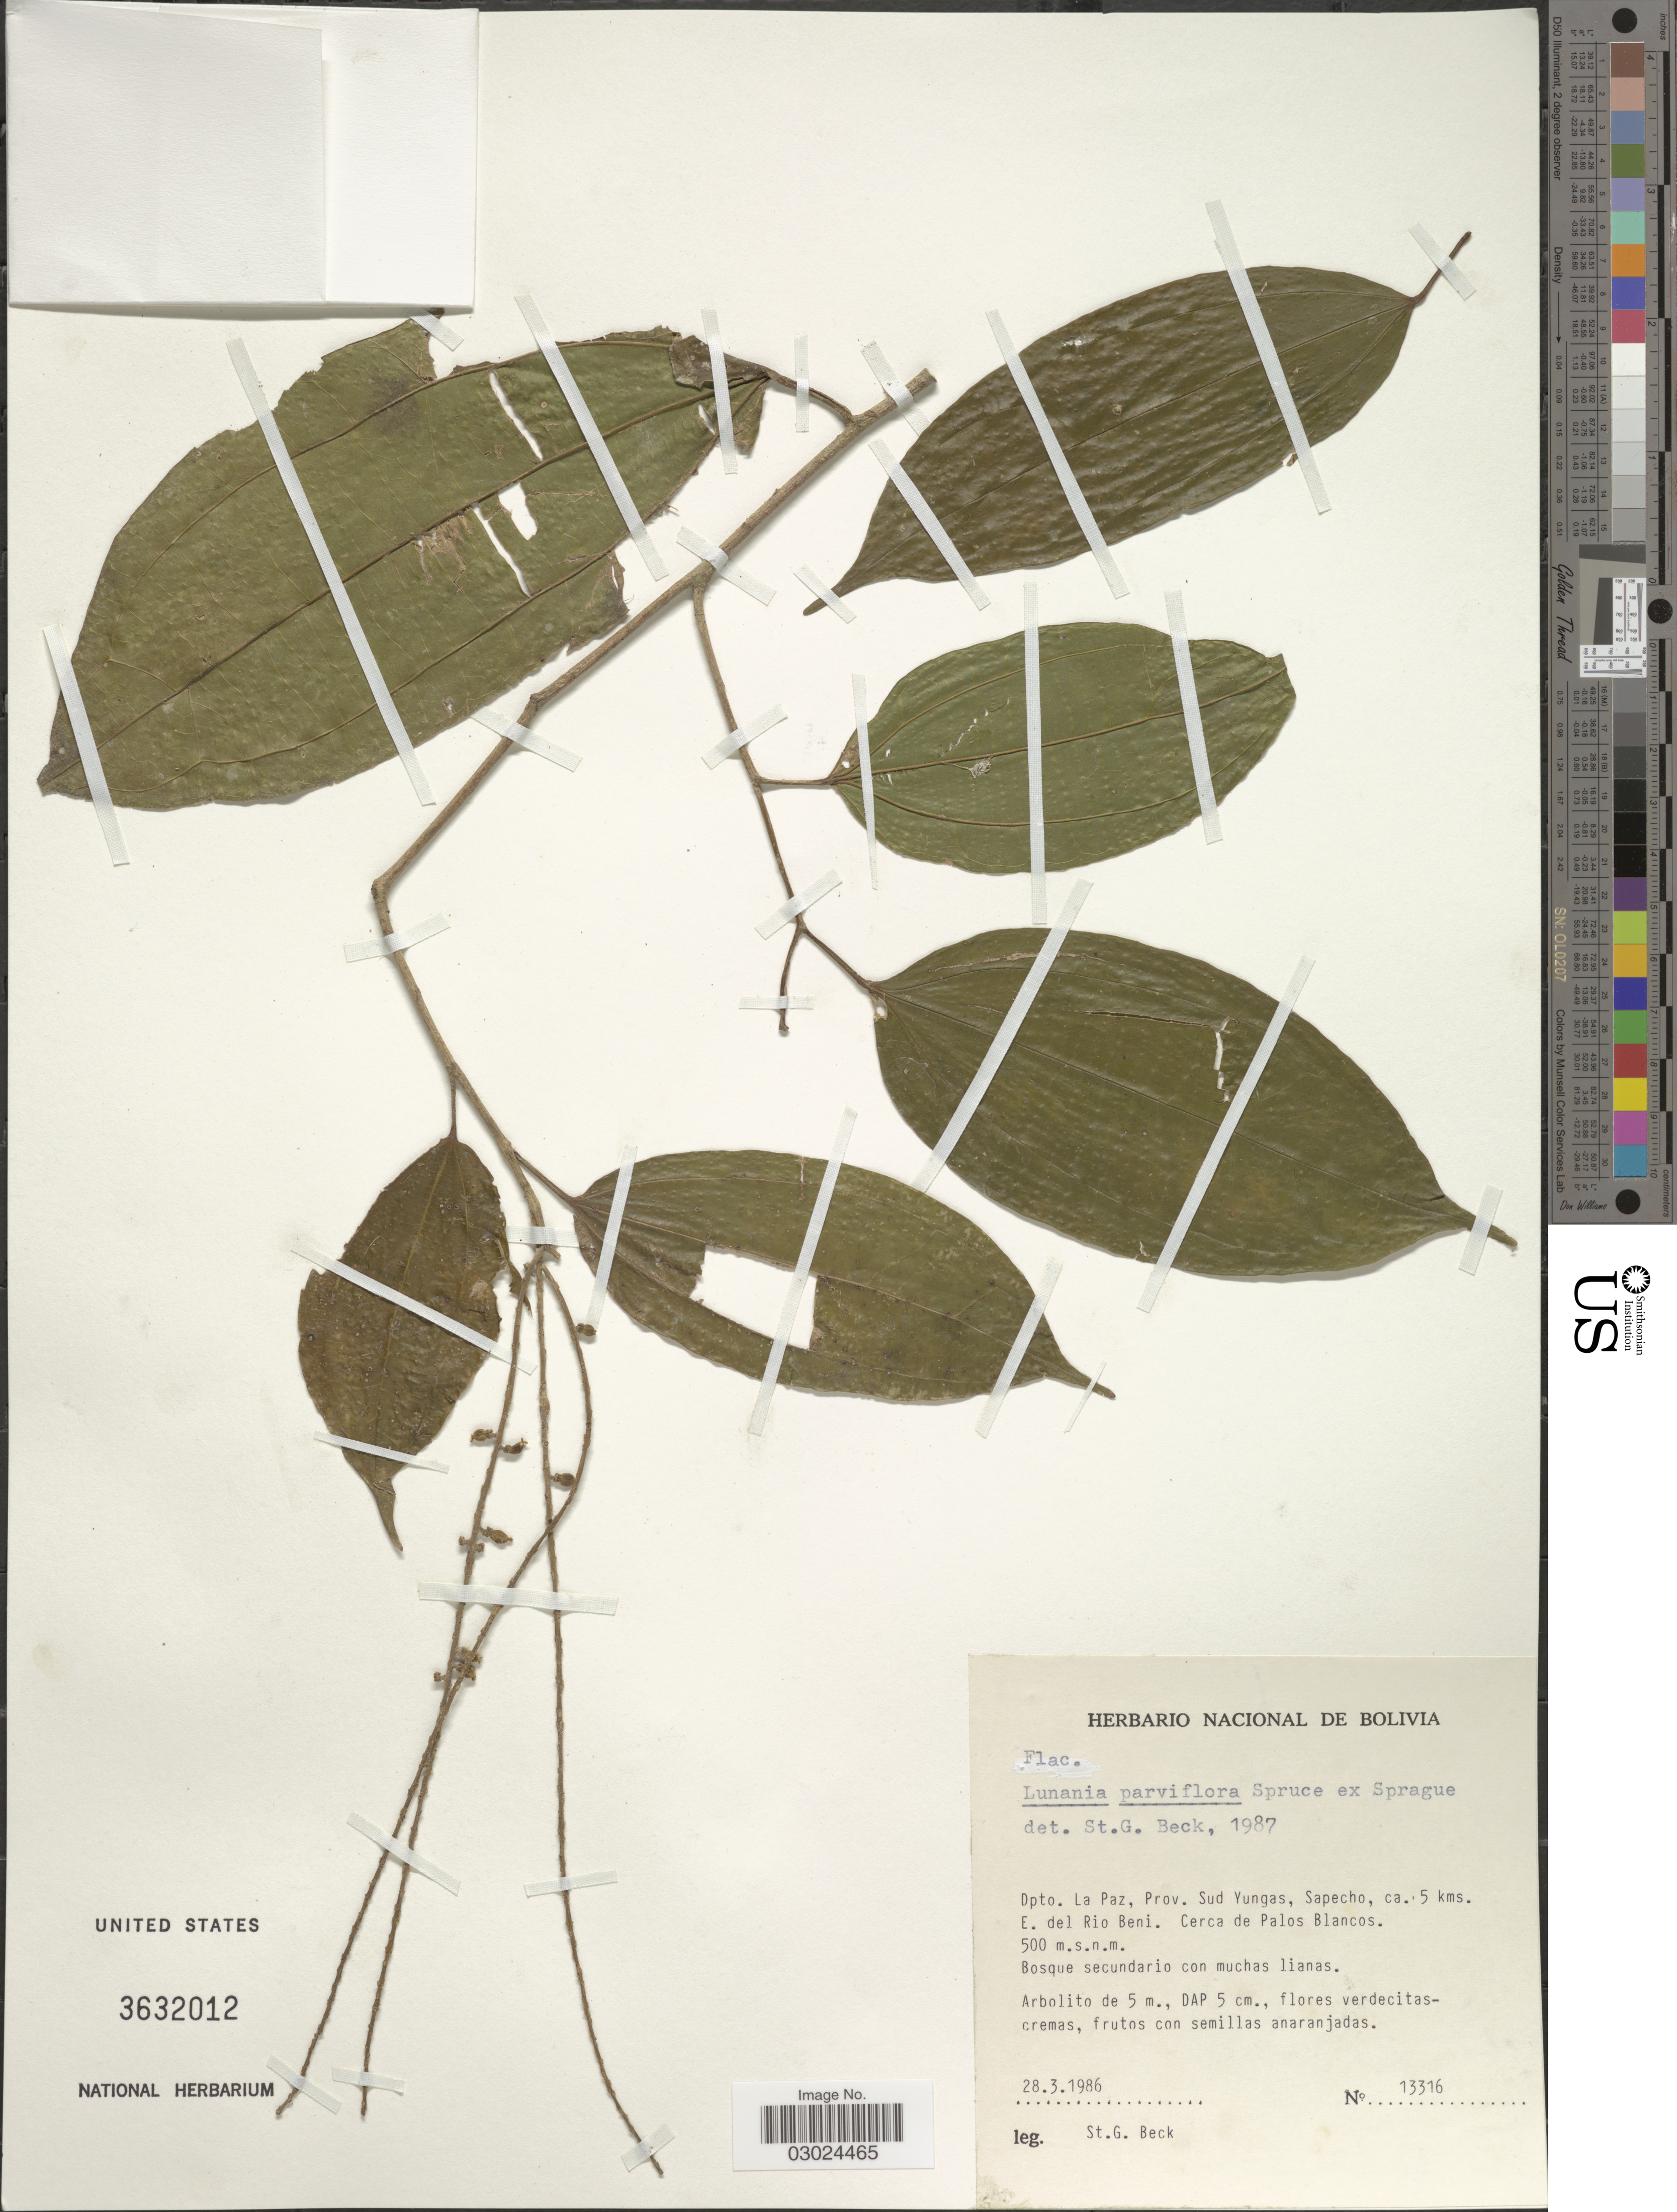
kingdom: Plantae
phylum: Tracheophyta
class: Magnoliopsida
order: Malpighiales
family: Salicaceae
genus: Lunania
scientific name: Lunania parviflora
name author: Spruce ex Benth.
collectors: S. Beck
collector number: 13316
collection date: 1986-03-28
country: Bolivia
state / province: La Paz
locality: Dpto. La Paz, Prov. Sud Yungas, Sapecho, ca. 5 kms. E. del Rio Beni. Cerca de Palos Blancos.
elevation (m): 500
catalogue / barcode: US 3632012